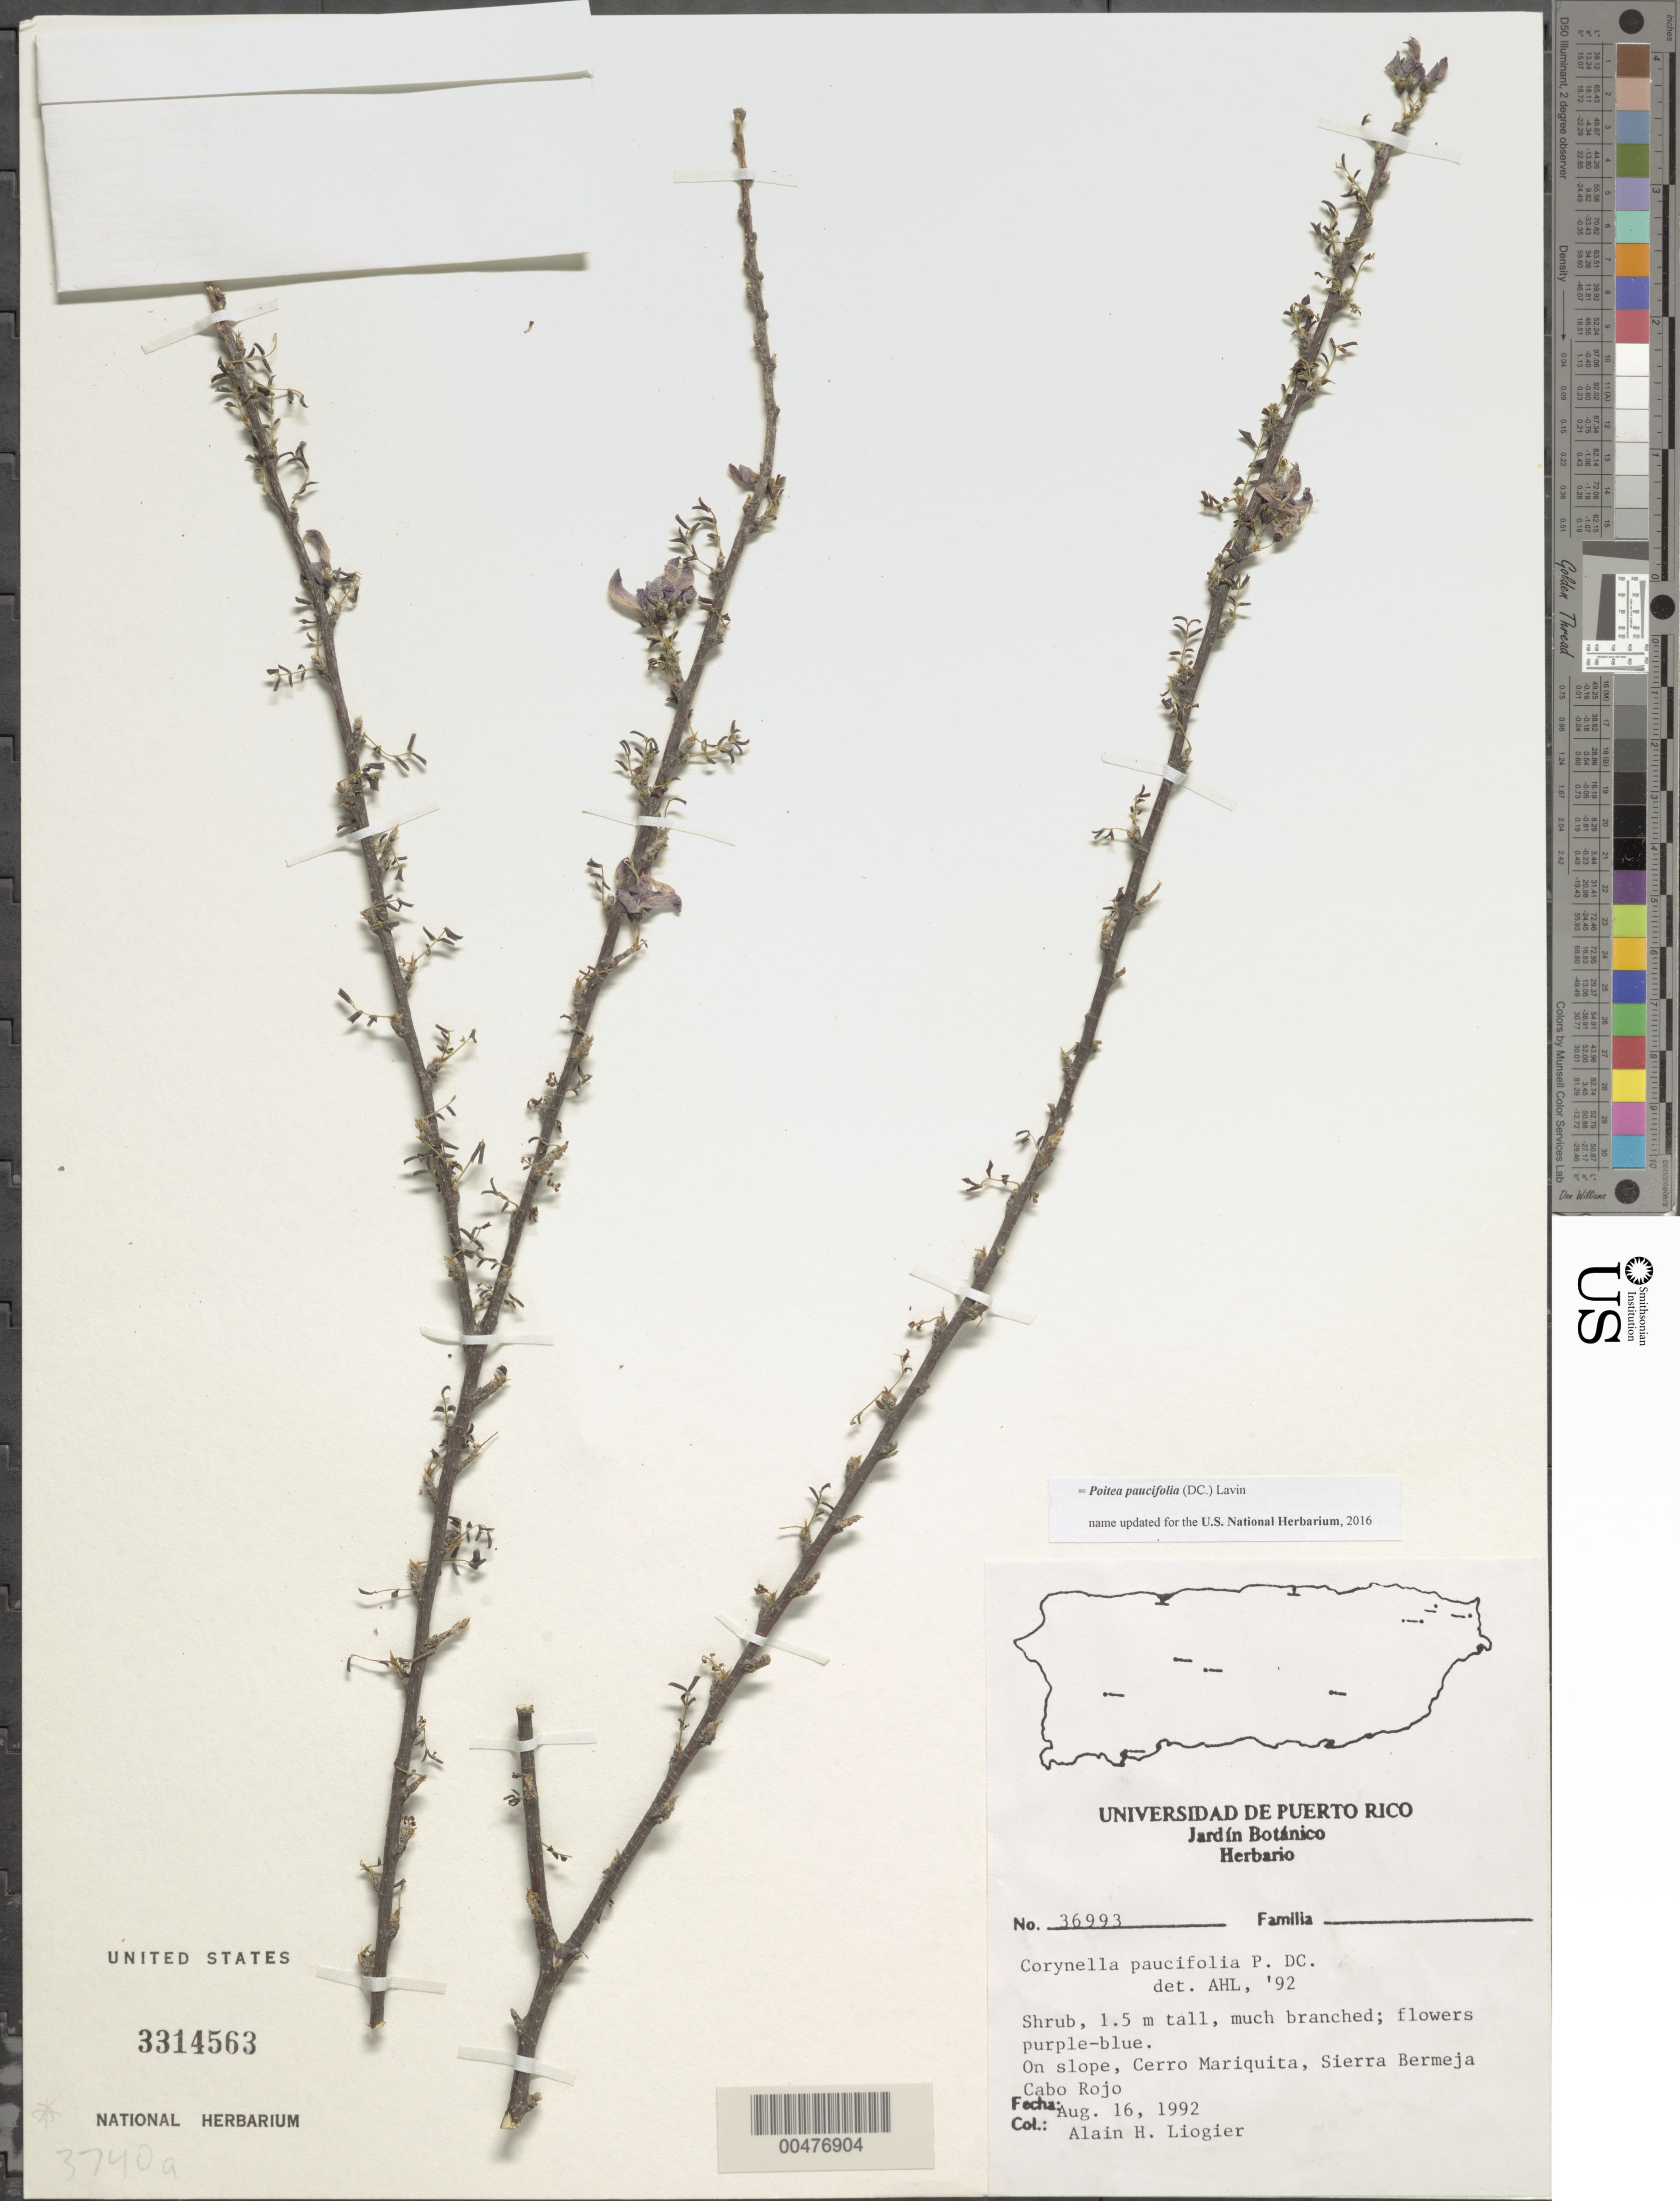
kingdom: Plantae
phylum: Tracheophyta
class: Magnoliopsida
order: Fabales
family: Fabaceae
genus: Poitea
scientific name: Poitea paucifolia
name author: (DC.) Lavin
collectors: A. H. Liogier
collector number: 36993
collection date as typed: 16 Aug 1992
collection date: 1992-08-16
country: Puerto Rico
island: Greater Antilles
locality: Cabo Rojo: Cerro Mariquita, Sierra Bermeja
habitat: On slope.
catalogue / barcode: US 3314563